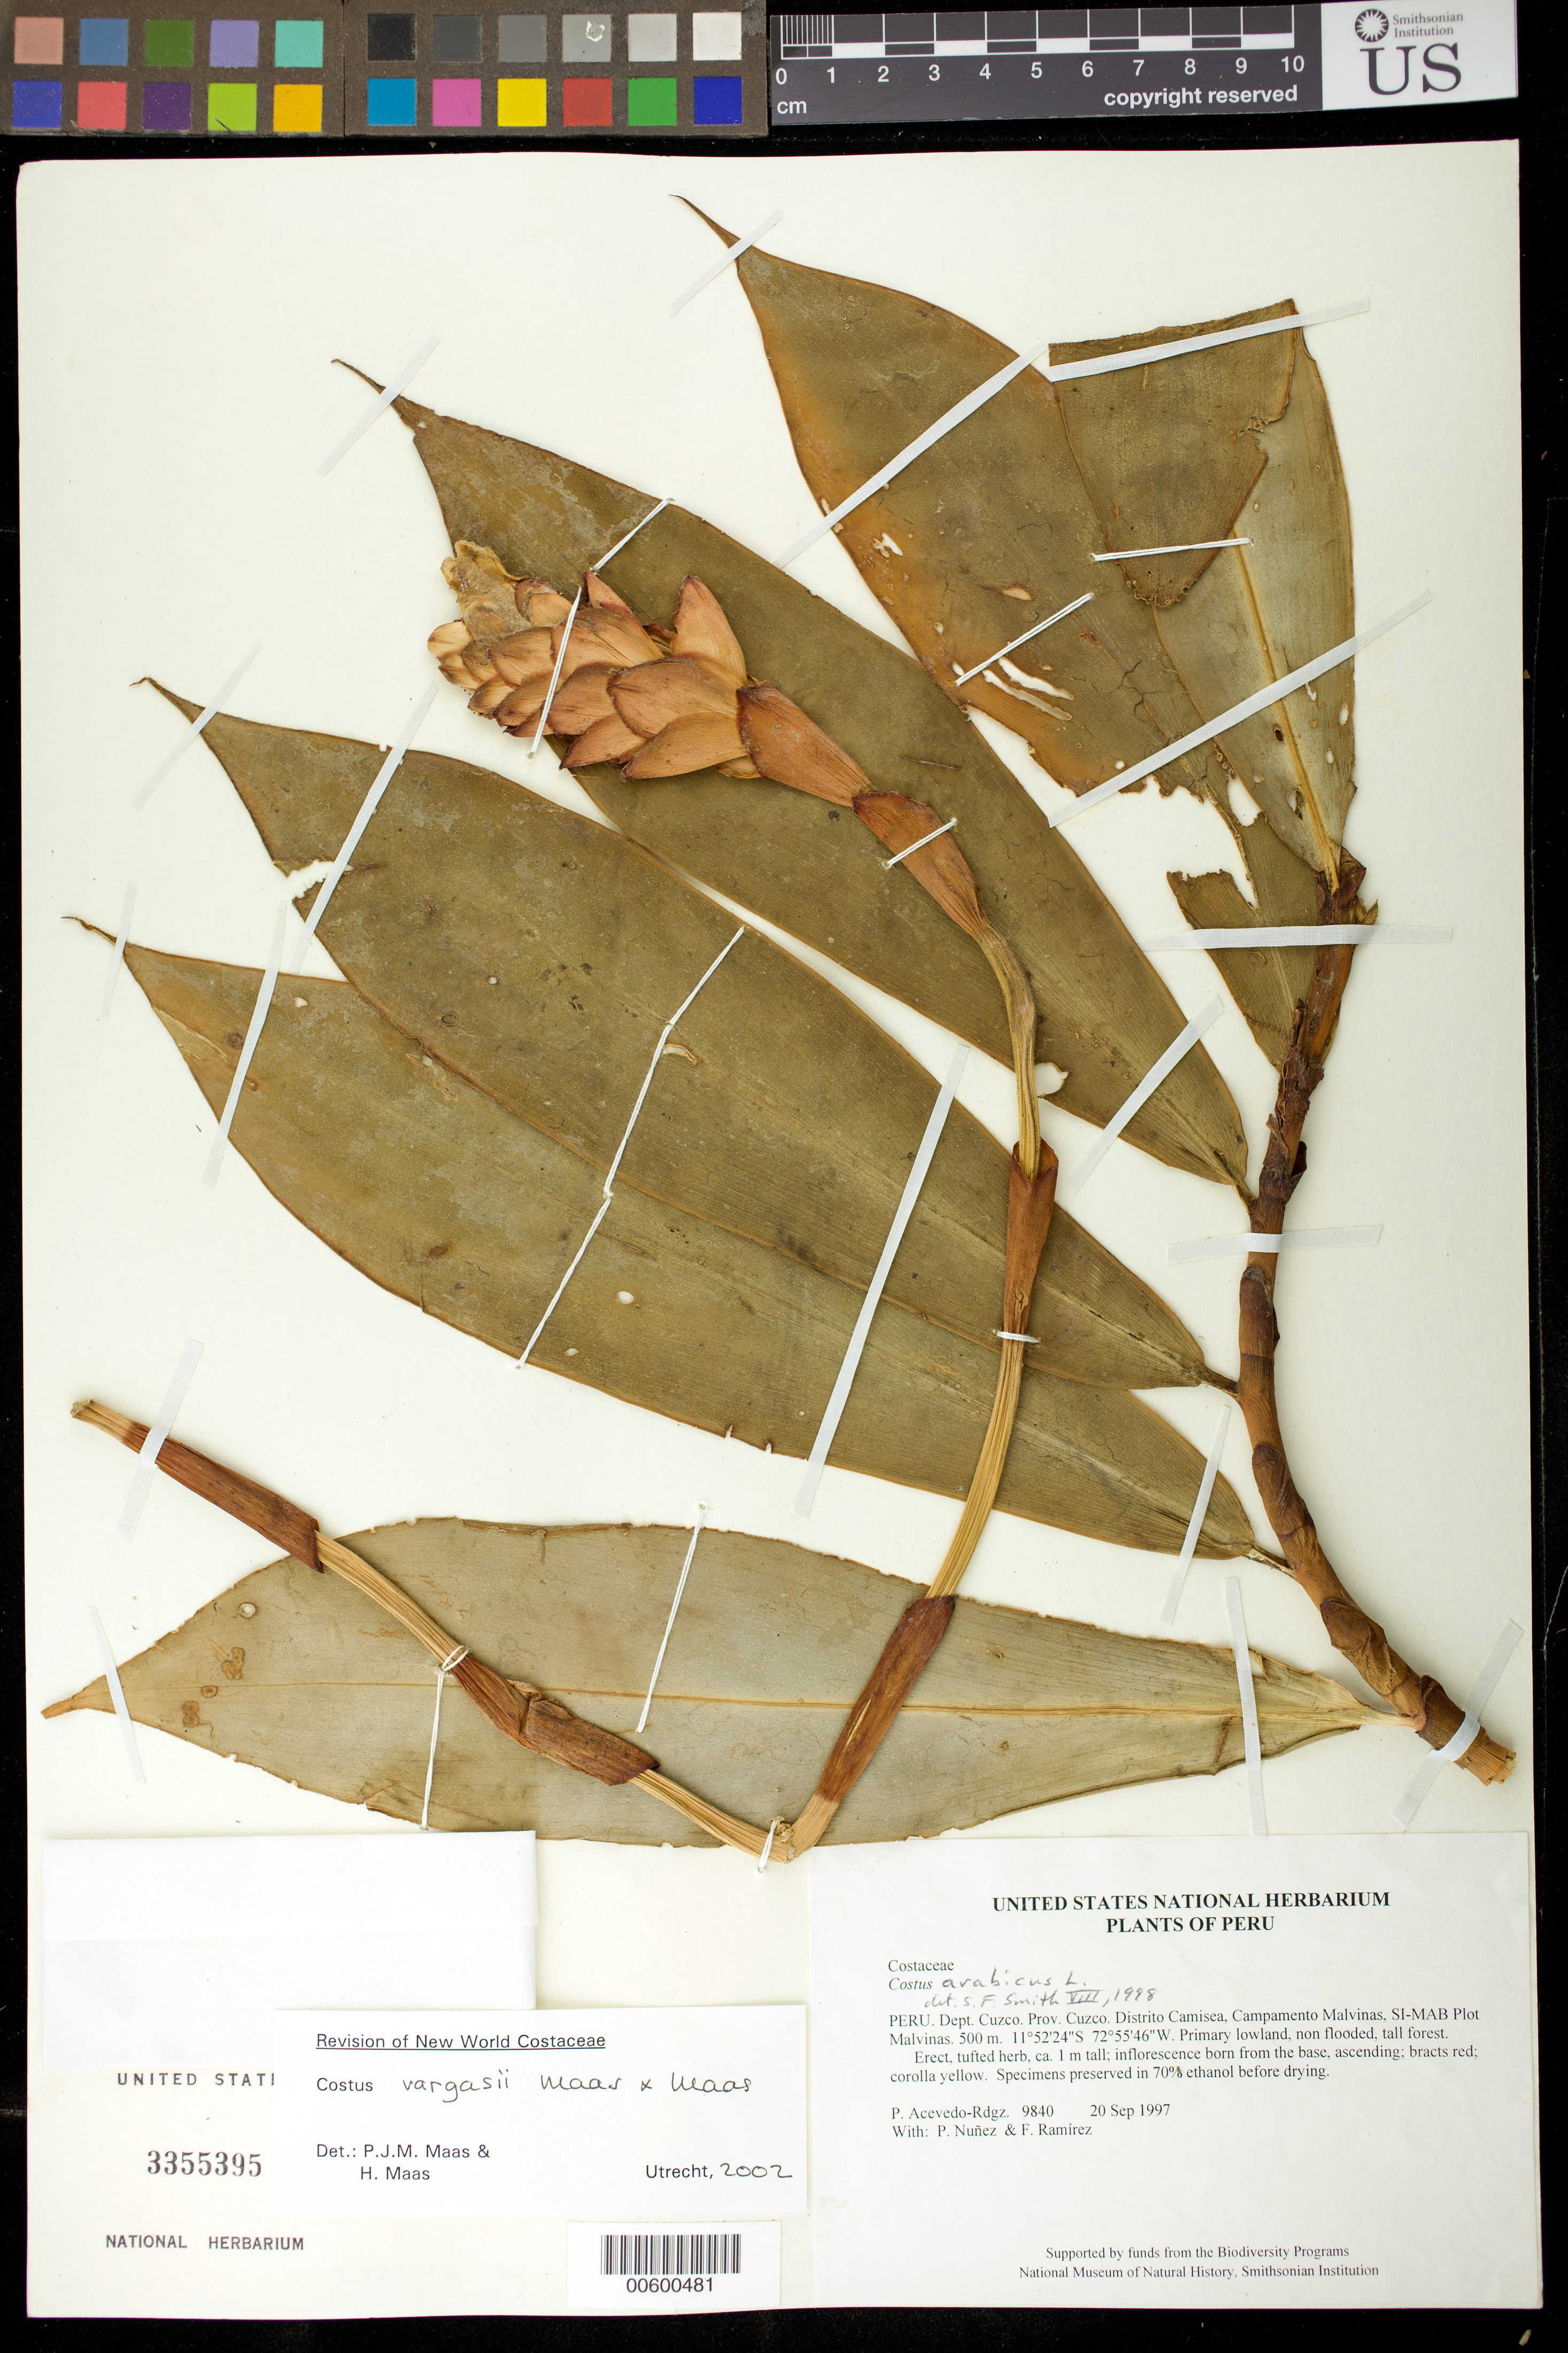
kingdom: Plantae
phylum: Tracheophyta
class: Liliopsida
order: Zingiberales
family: Costaceae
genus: Costus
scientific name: Costus vargasii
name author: Maas & H. Maas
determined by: Maas, P. J.; Westra, L. Y.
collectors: P. Acevedo-Rodr., P. Nuñez V. & F. Ramirez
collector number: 9840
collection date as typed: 20 Sep 1997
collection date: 1997-09-20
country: Peru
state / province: Cusco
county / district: Cusco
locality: Distrito Camisea, Campamento Malvinas, SI-MAB Plot Malvinas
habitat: Primary lowland, non flooded, tall forest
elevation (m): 500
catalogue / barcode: US 3355395